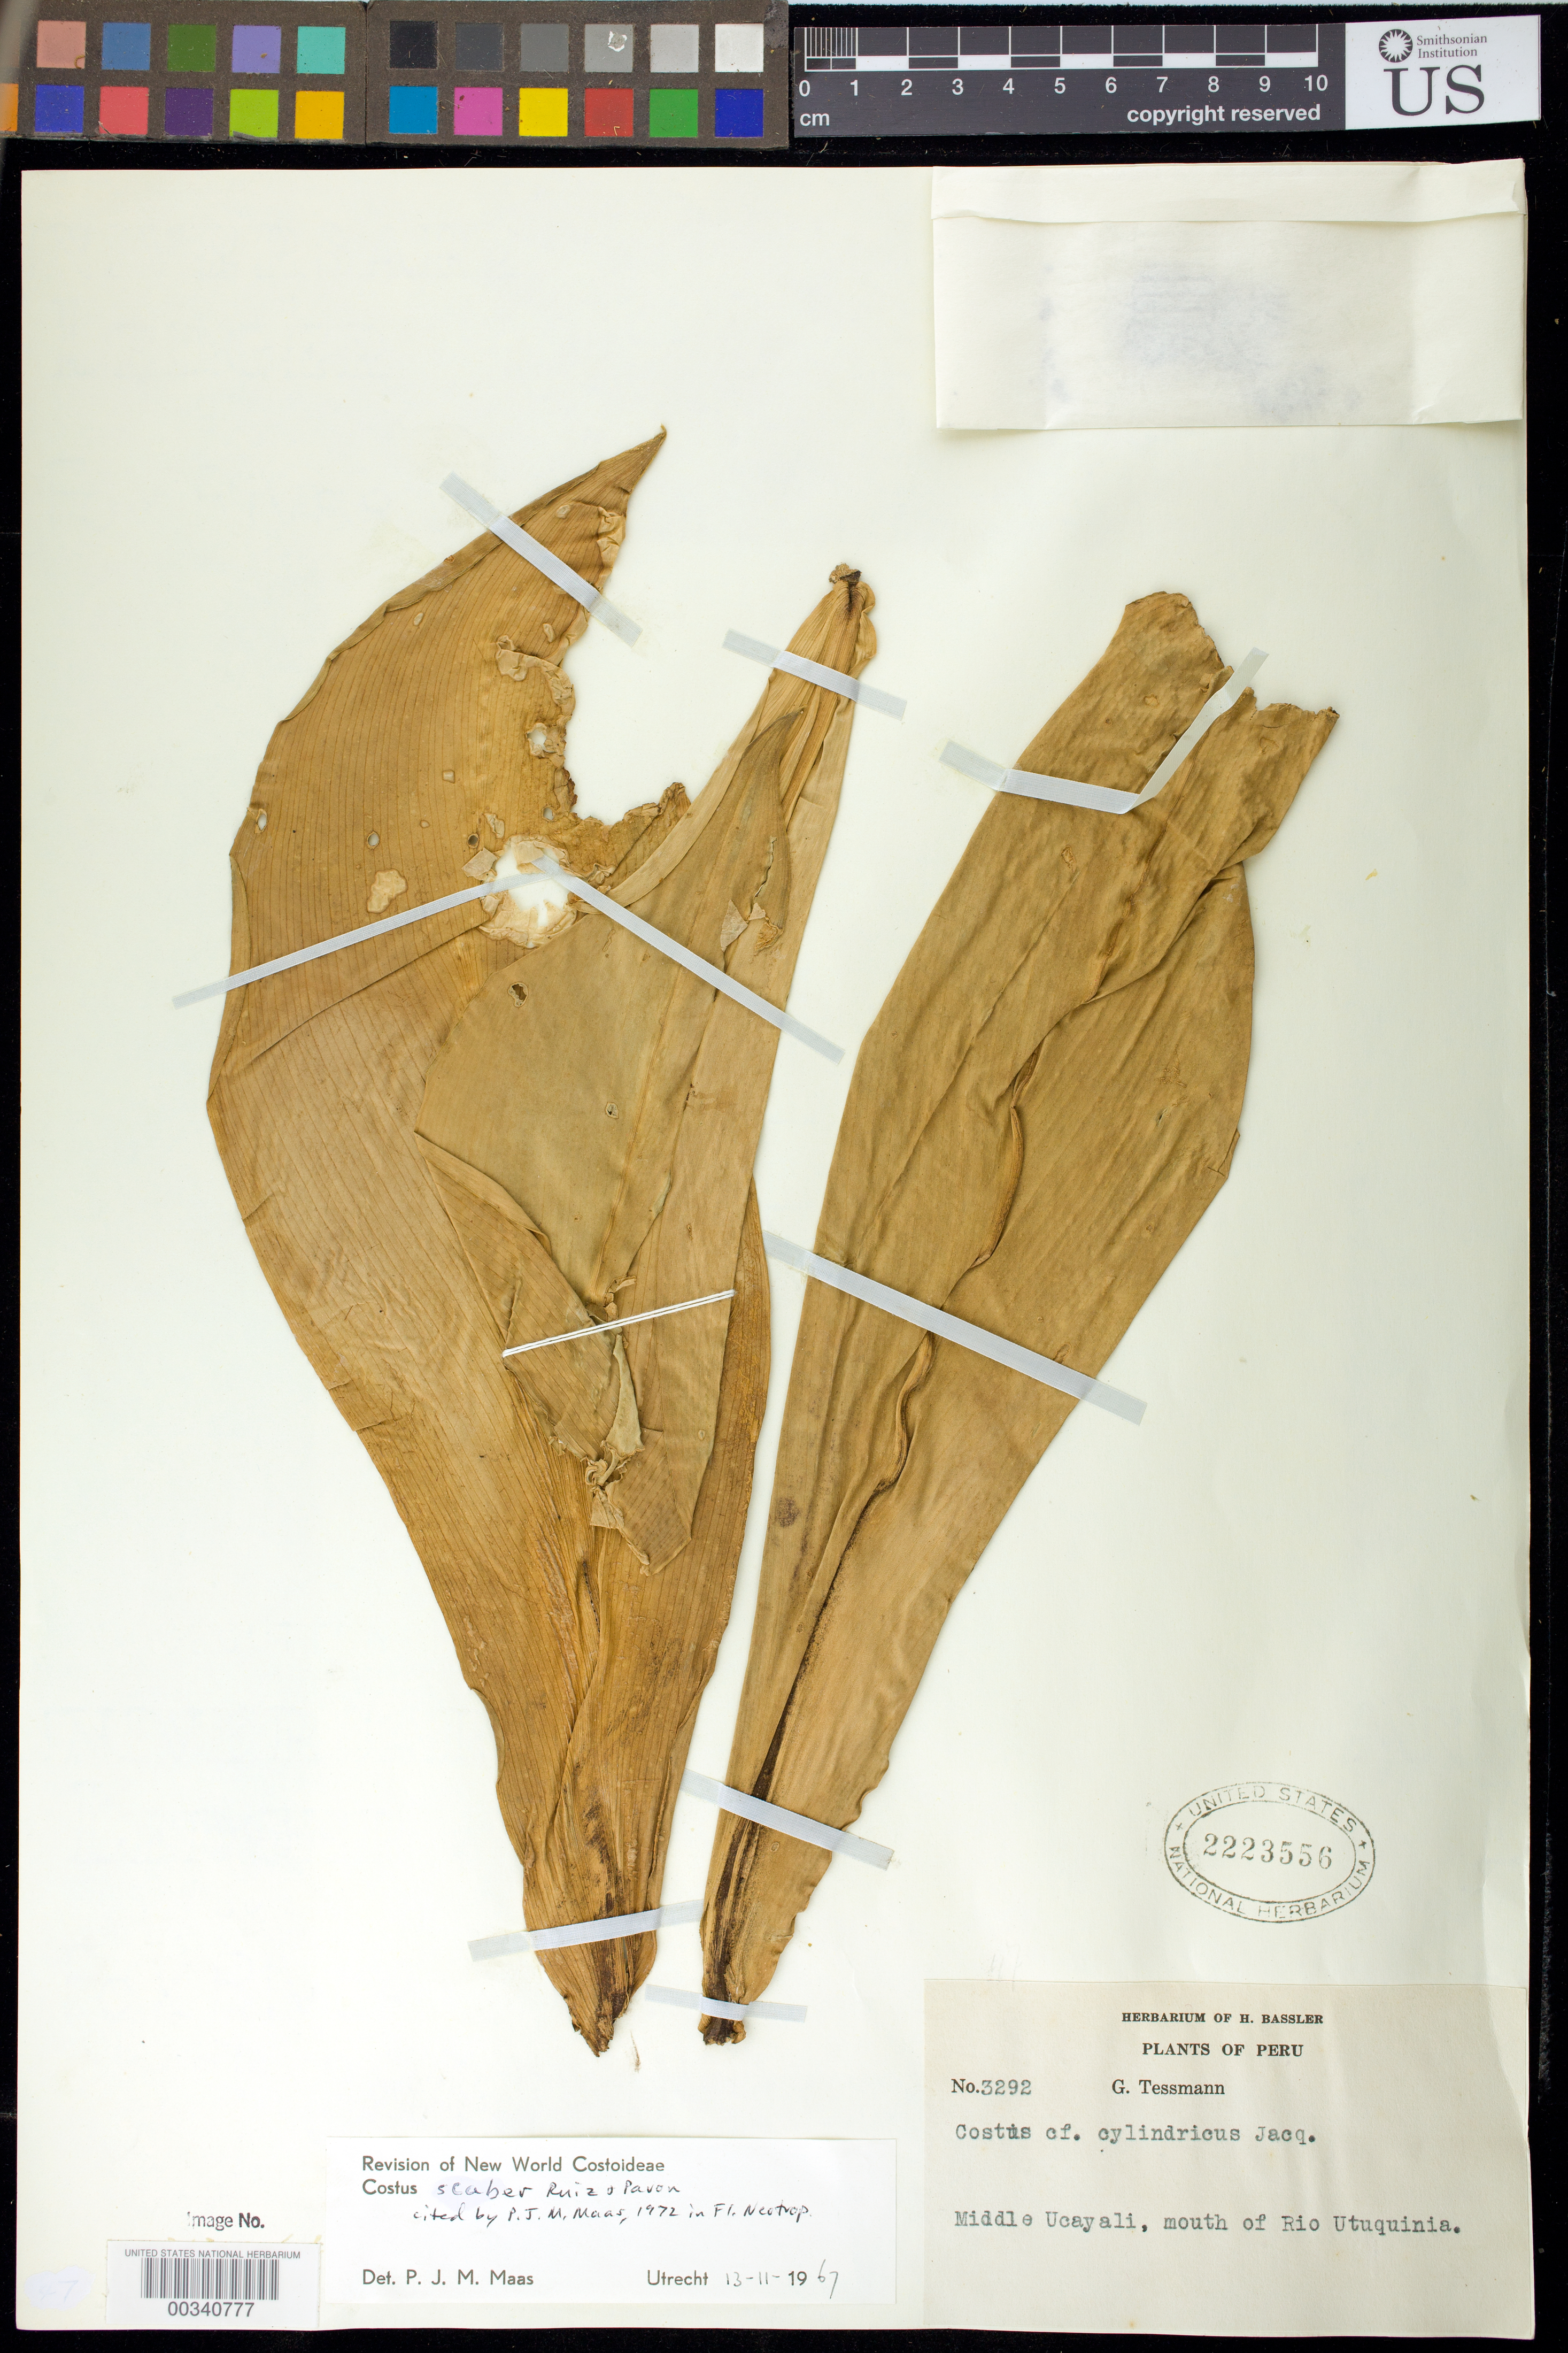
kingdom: Plantae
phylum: Tracheophyta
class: Liliopsida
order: Zingiberales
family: Costaceae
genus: Costus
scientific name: Costus scaber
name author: Ruiz & Pav.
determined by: Maas, Paul J. M.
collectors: G. Tessmann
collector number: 3292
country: Peru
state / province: Ucayali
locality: Middle Ucayali, mouth of Río Utuquinia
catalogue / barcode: US 2223556